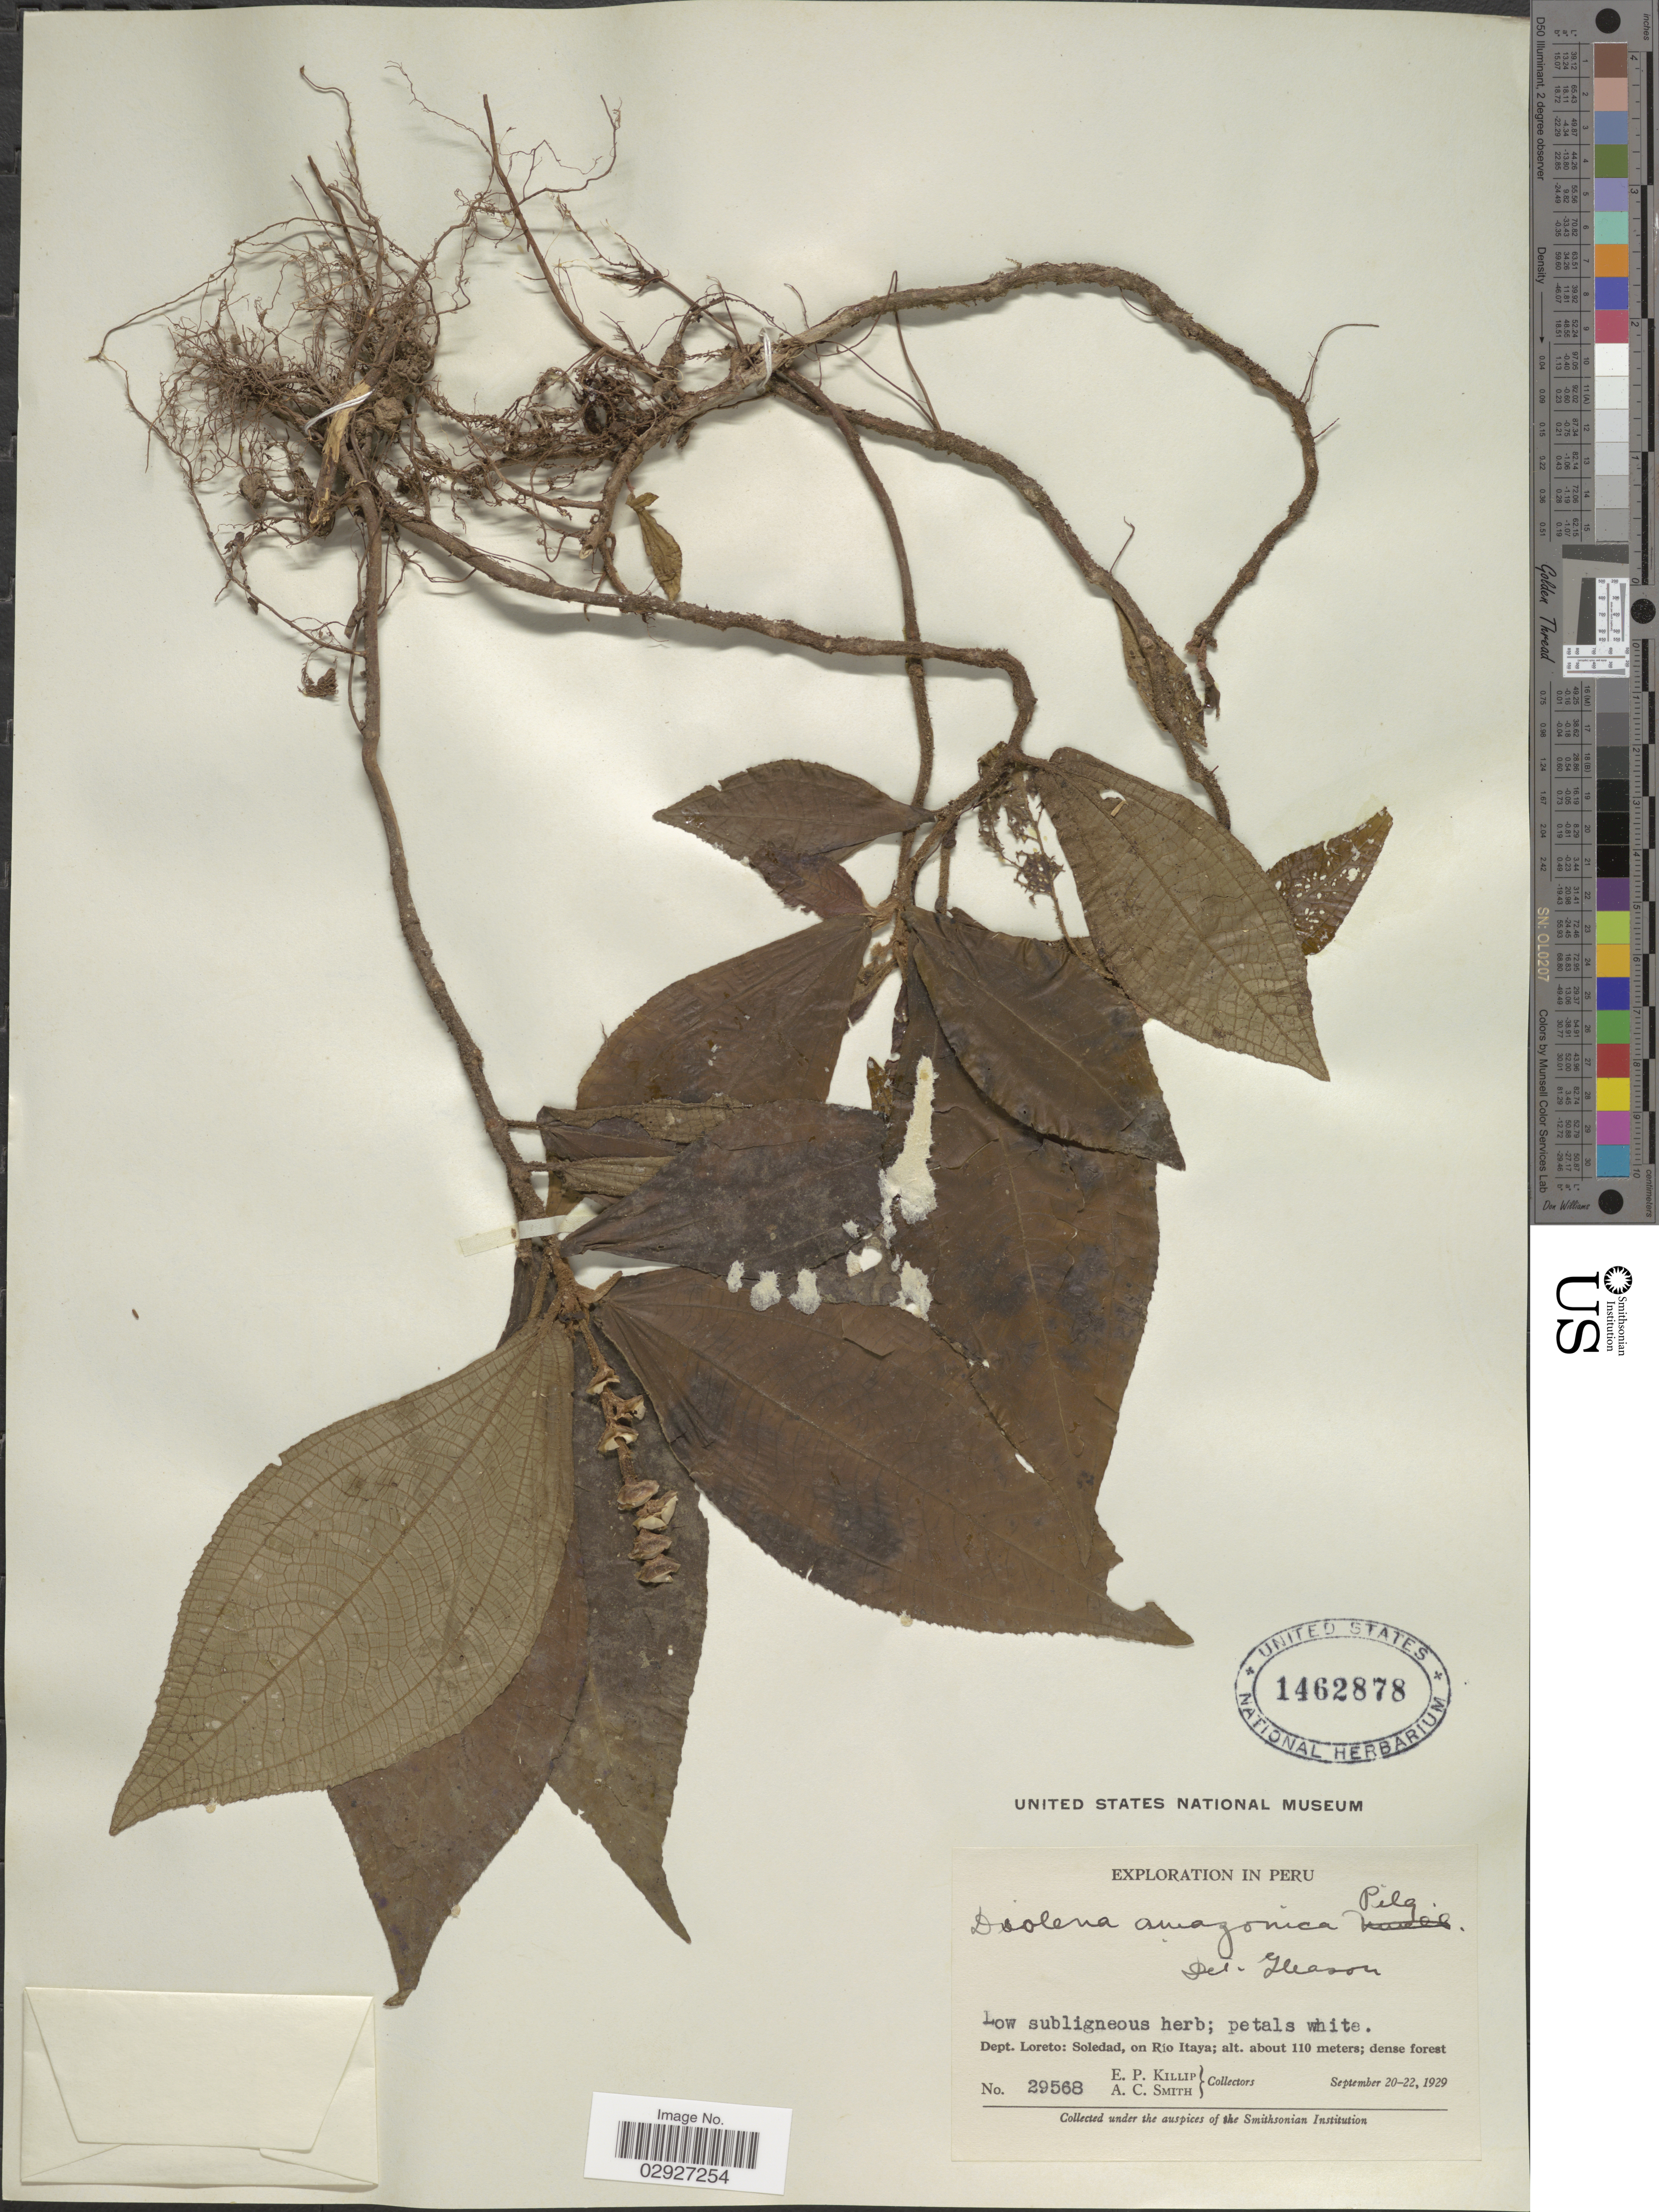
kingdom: Plantae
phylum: Tracheophyta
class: Magnoliopsida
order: Myrtales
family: Melastomataceae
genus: Triolena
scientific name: Triolena amazonica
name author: (Pilg.)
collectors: E. P. Killip & A. C. Smith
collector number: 29568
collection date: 1929-09-20/1929-09-22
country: Peru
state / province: Loreto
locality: Dept. Loreto, Soledad, on Río Itaya.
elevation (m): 110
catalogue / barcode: US 1462878